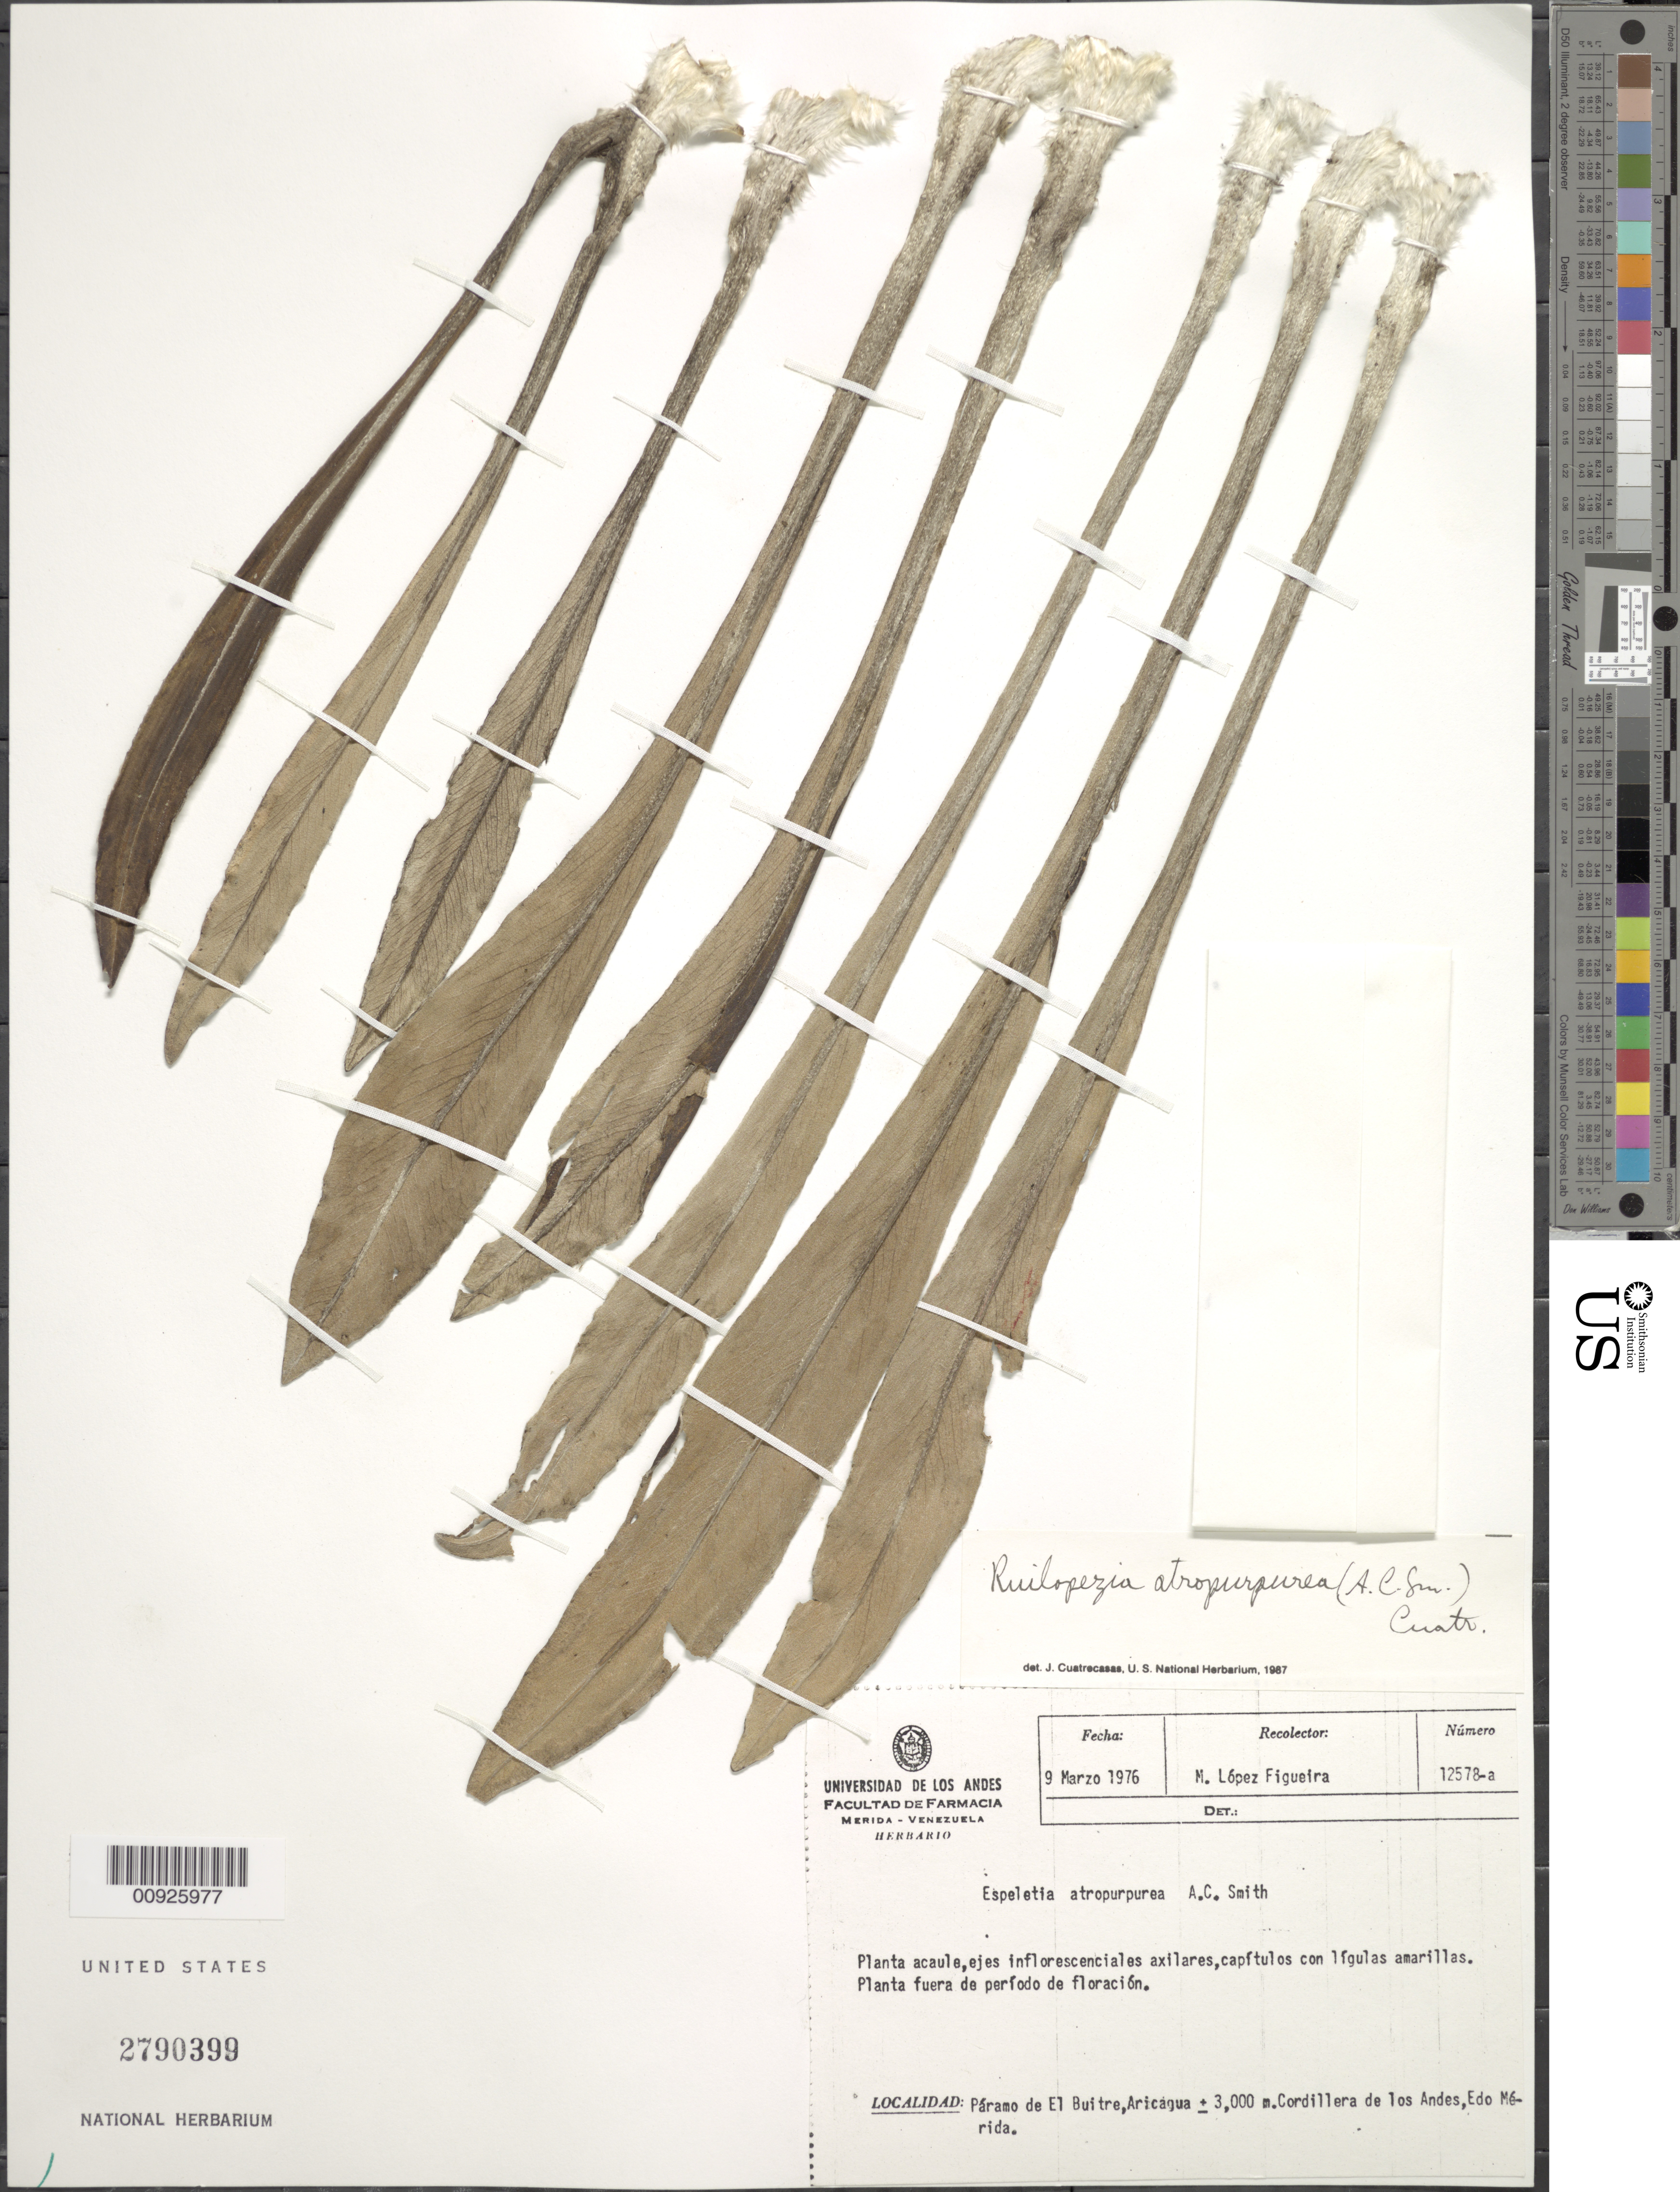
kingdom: Plantae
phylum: Tracheophyta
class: Magnoliopsida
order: Asterales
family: Asteraceae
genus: Ruilopezia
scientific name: Ruilopezia atropurpurea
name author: (A.C. Sm.) Cuatrec.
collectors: M. López Figueiras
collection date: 1976-03-09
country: Venezuela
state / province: Mérida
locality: P. de El Buitre. Aricagua, Cordillera de los Andes.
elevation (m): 3000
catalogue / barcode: US 2790399